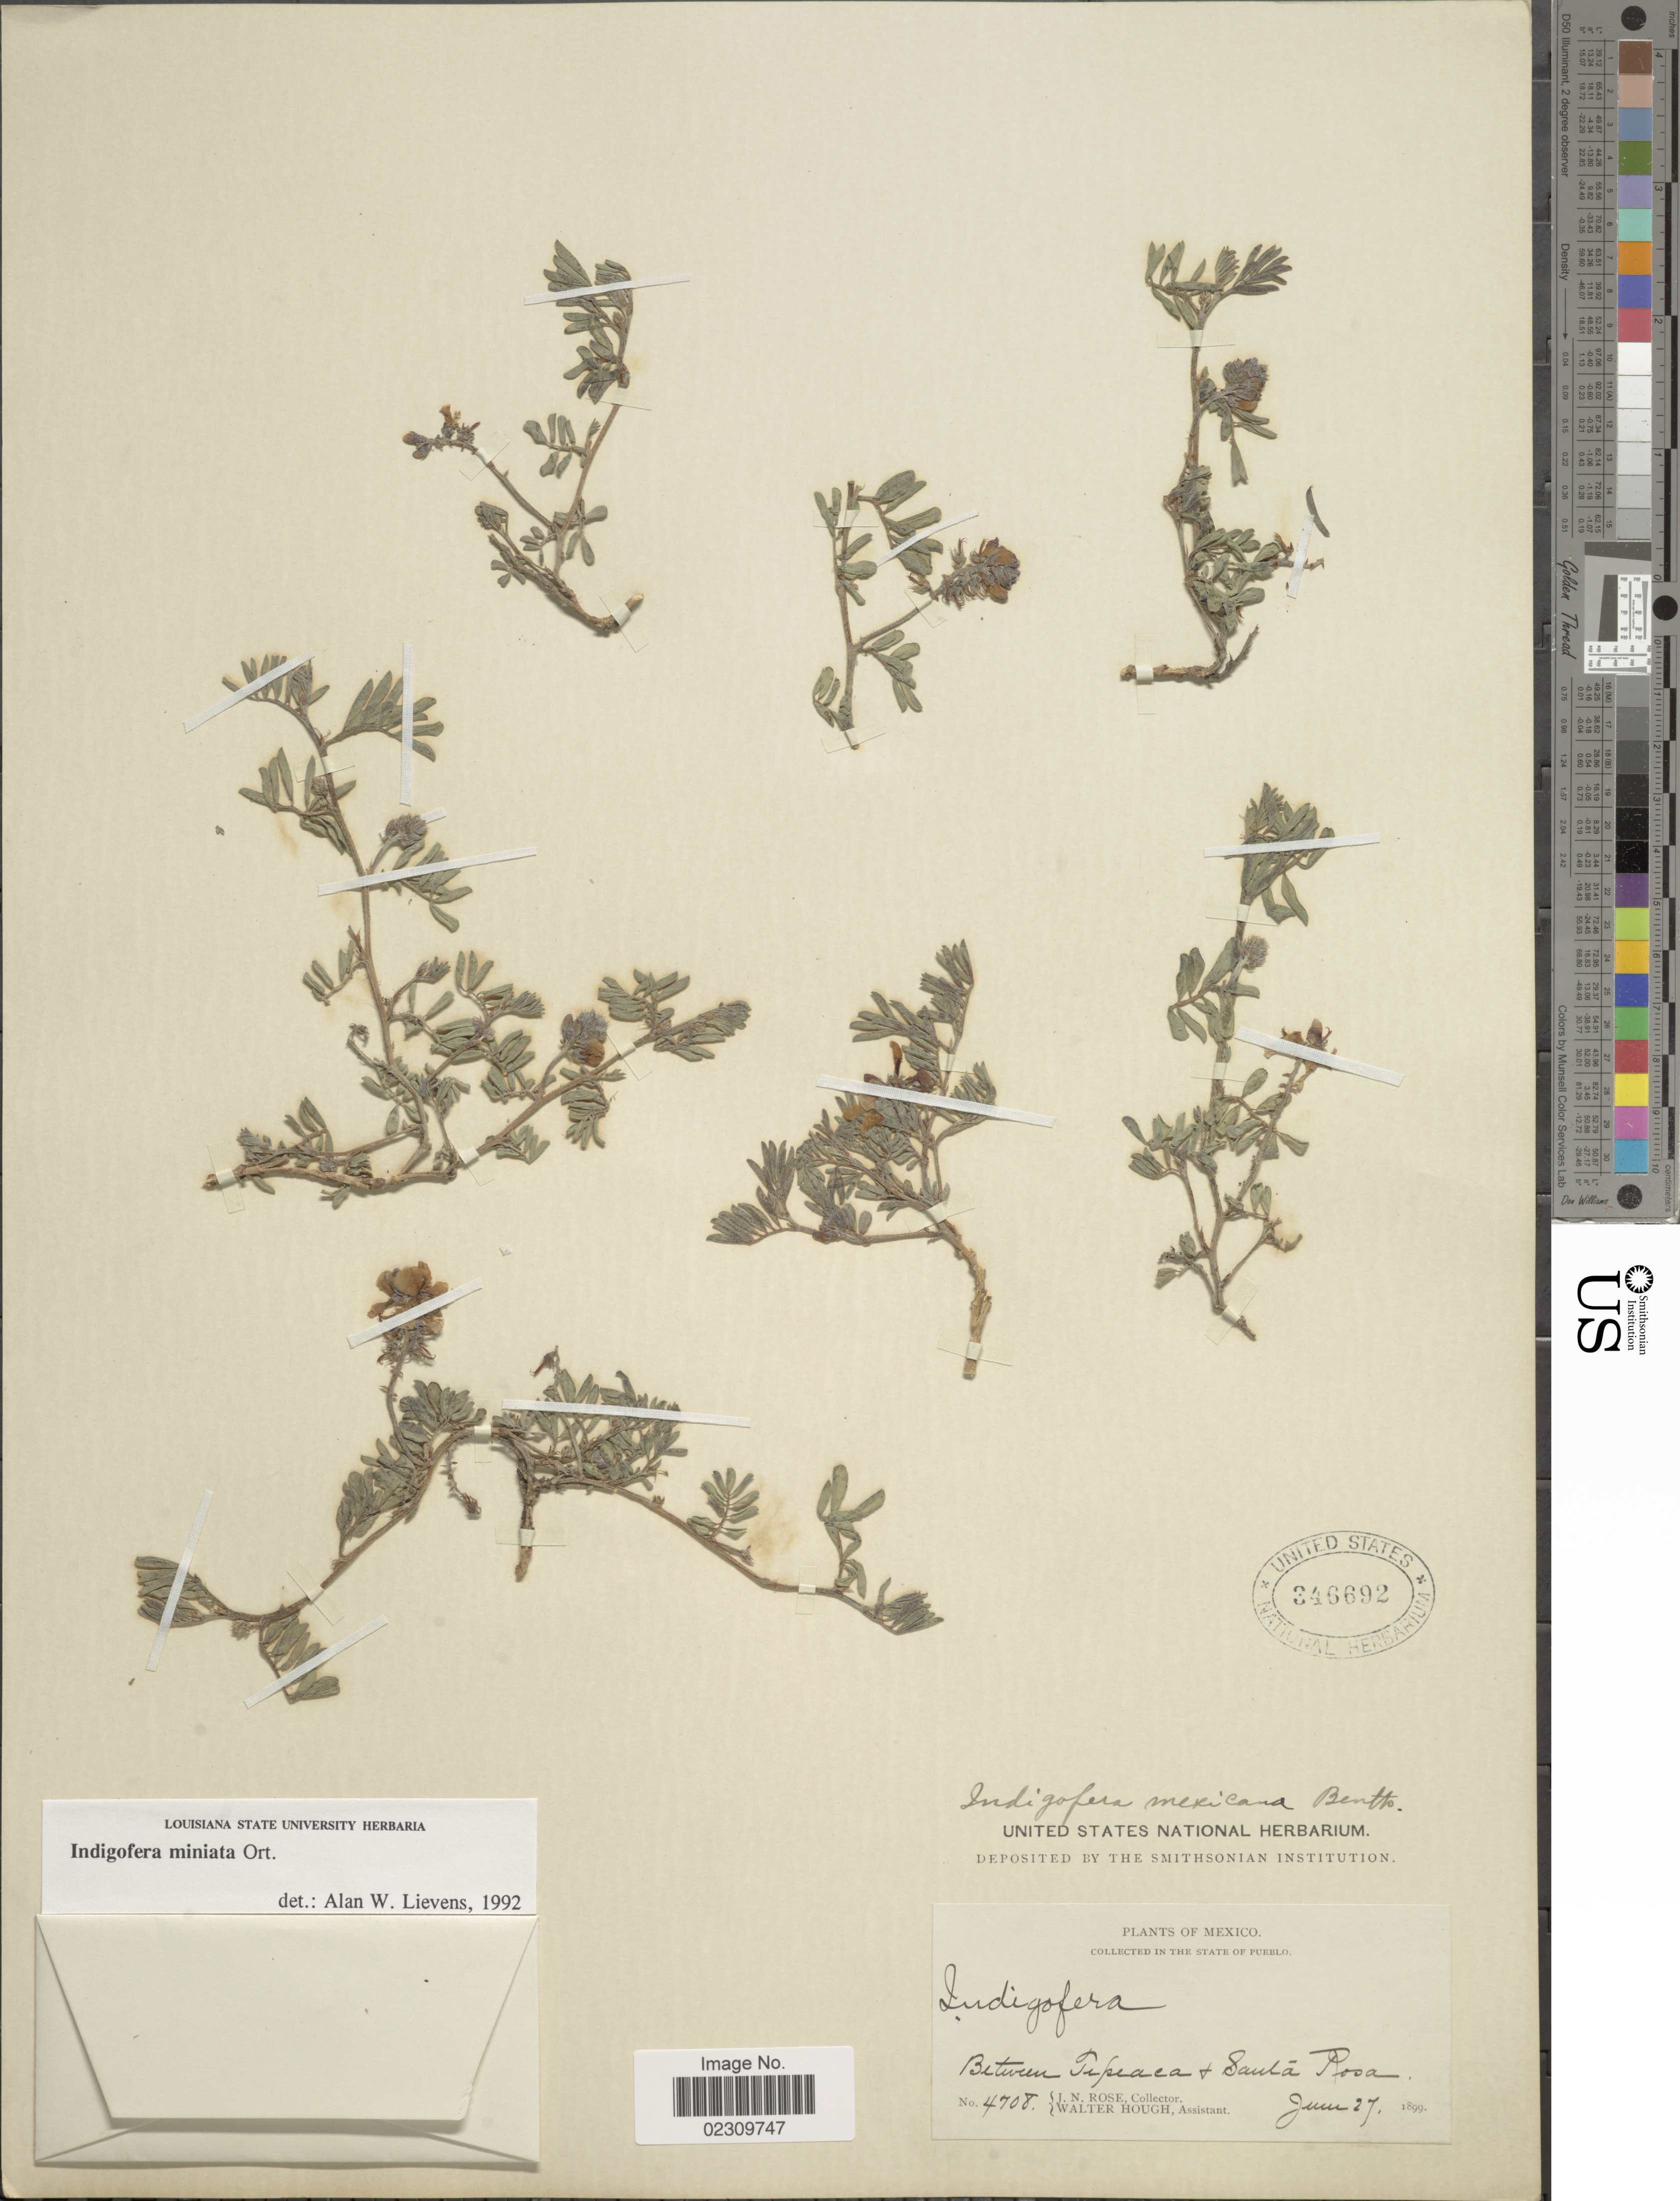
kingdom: Plantae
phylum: Tracheophyta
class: Magnoliopsida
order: Fabales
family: Fabaceae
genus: Indigofera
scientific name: Indigofera miniata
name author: Orteg.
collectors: J. N. Rose & W. Hough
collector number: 4708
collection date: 1899-06-27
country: Mexico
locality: State of Pueblo, Between Tepeaca & Santa Rosa.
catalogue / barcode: US 346692